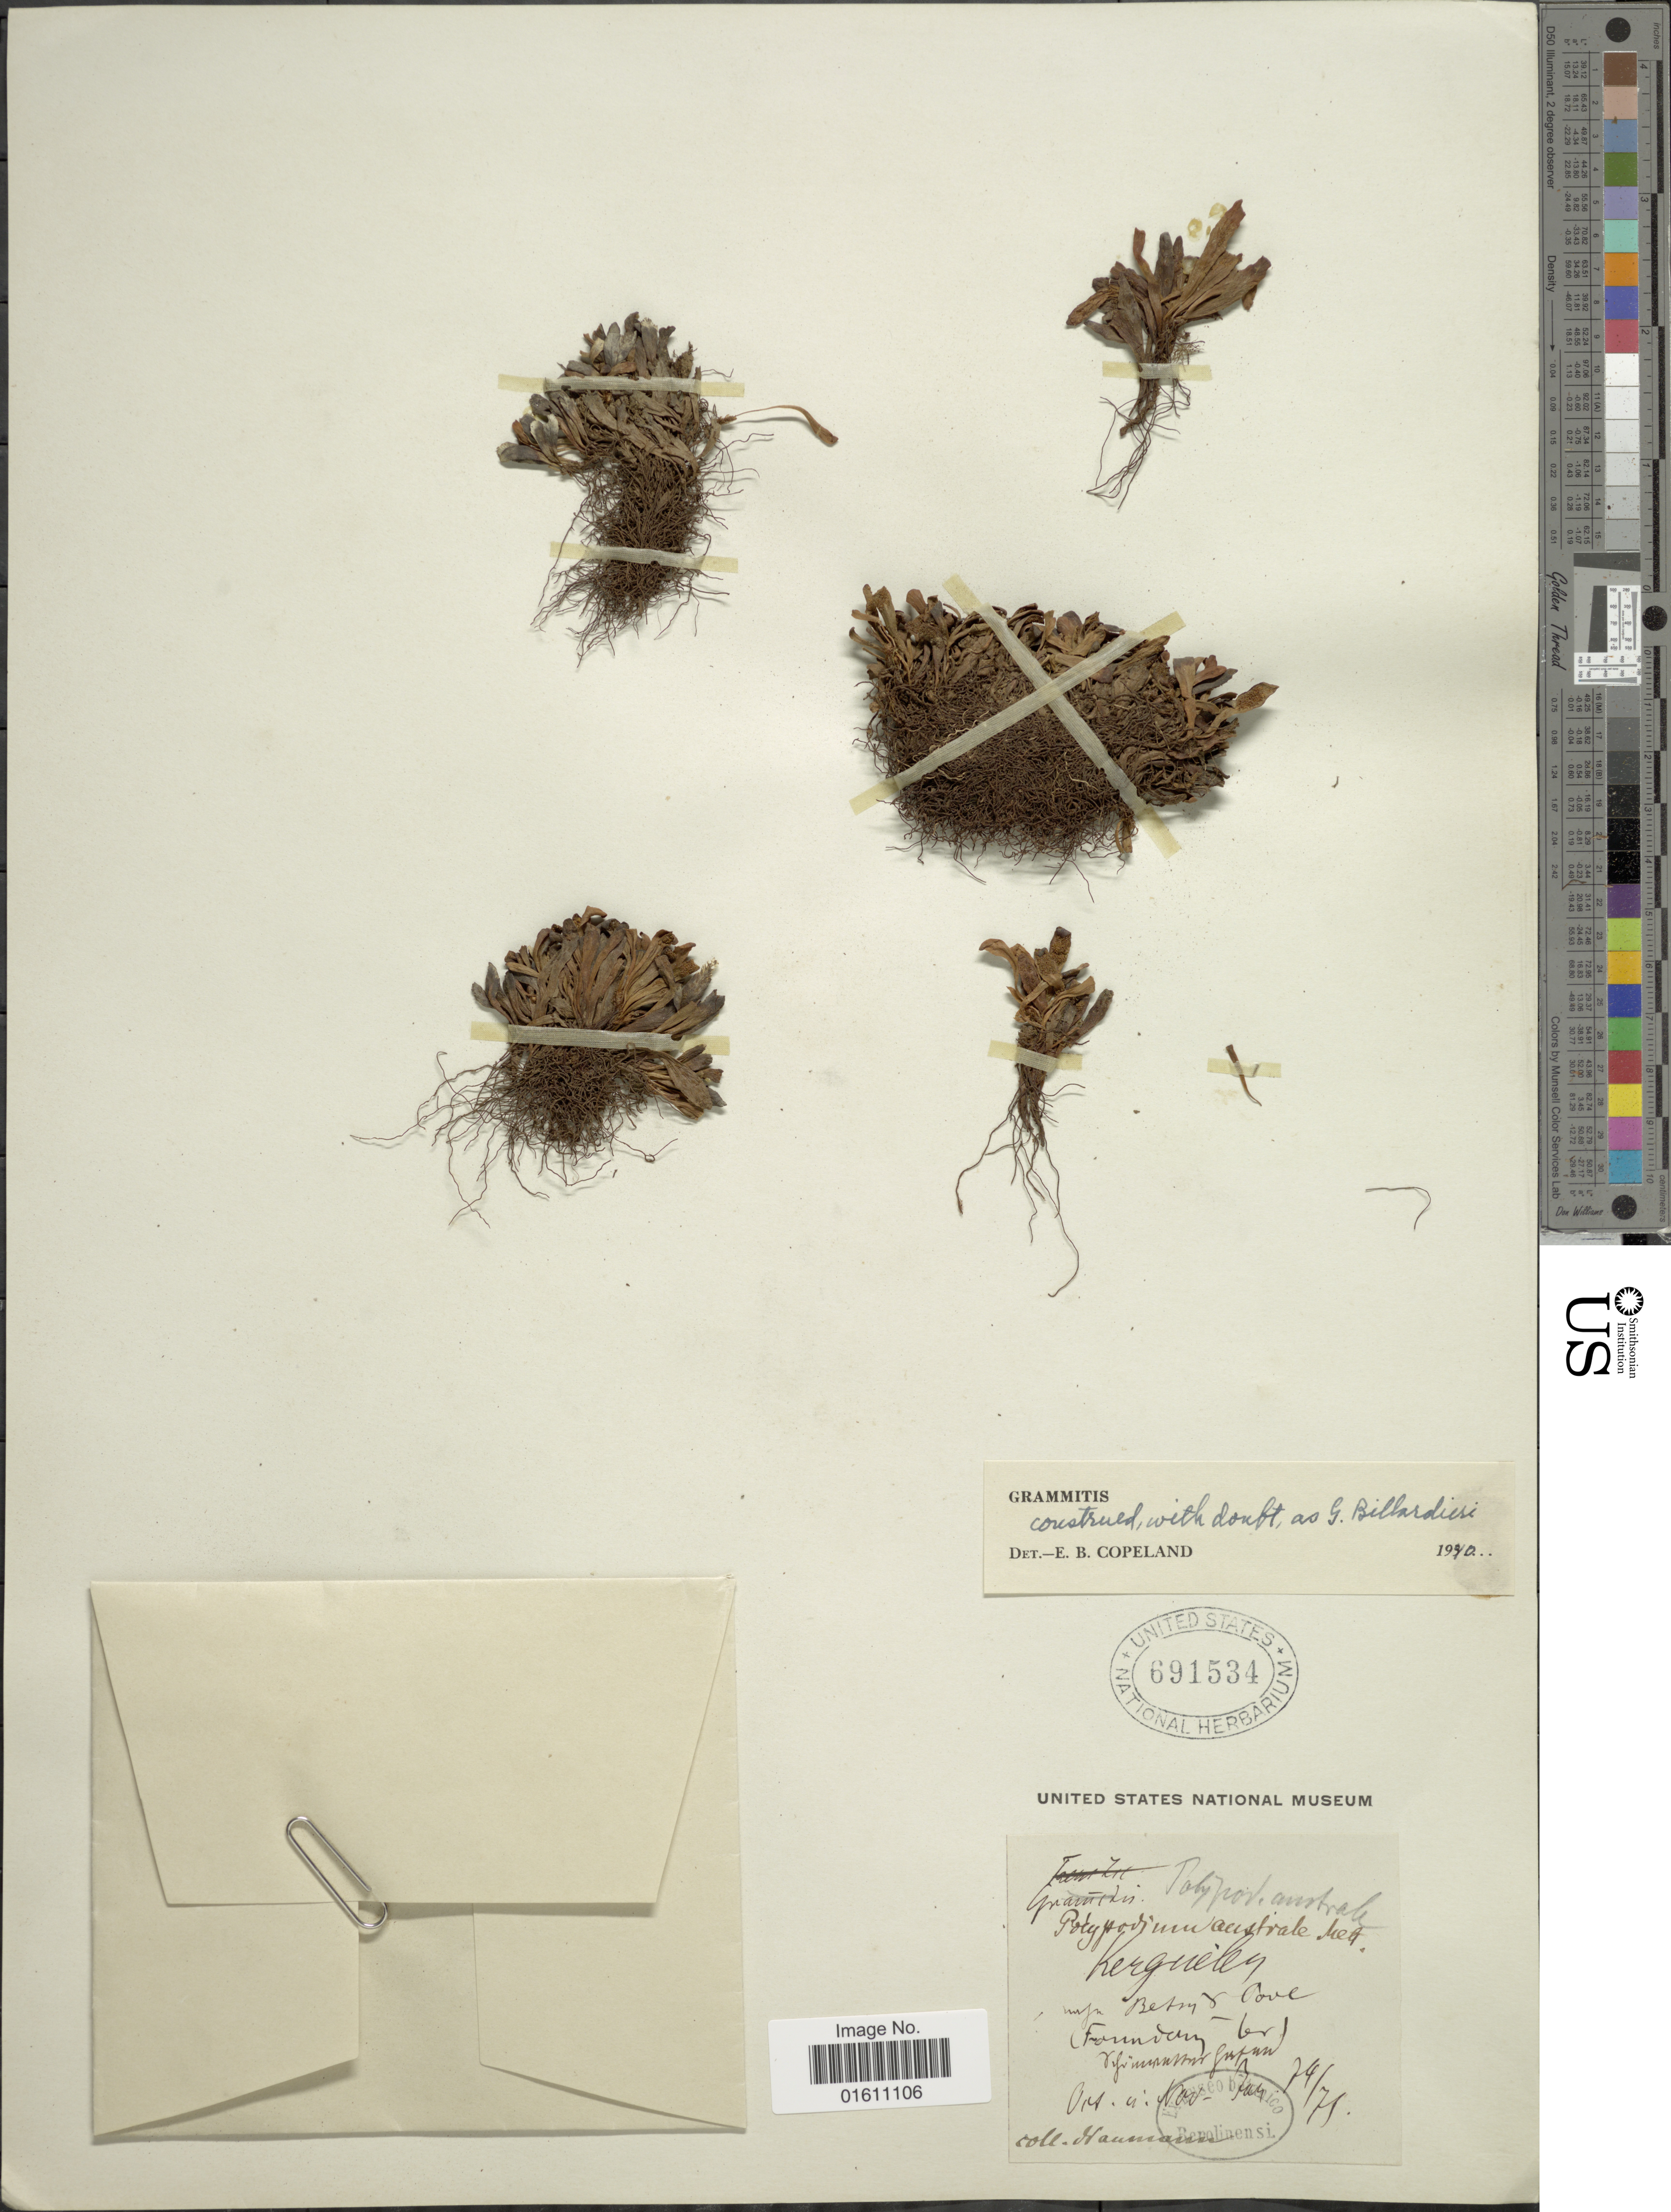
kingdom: Plantae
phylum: Tracheophyta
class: Polypodiopsida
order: Polypodiales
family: Polypodiaceae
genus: Notogrammitis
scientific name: Notogrammitis billardierei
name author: (Willd.) Parris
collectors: -. Naumann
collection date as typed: Transcribed d/m/y: /11/74 to /1/75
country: French Southern Territories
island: Kerguelen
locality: Kerguelen, Mjn Betysys, Dove, Formvan - br. refïmmenteur. jutan. [interpreted]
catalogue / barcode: US 691534